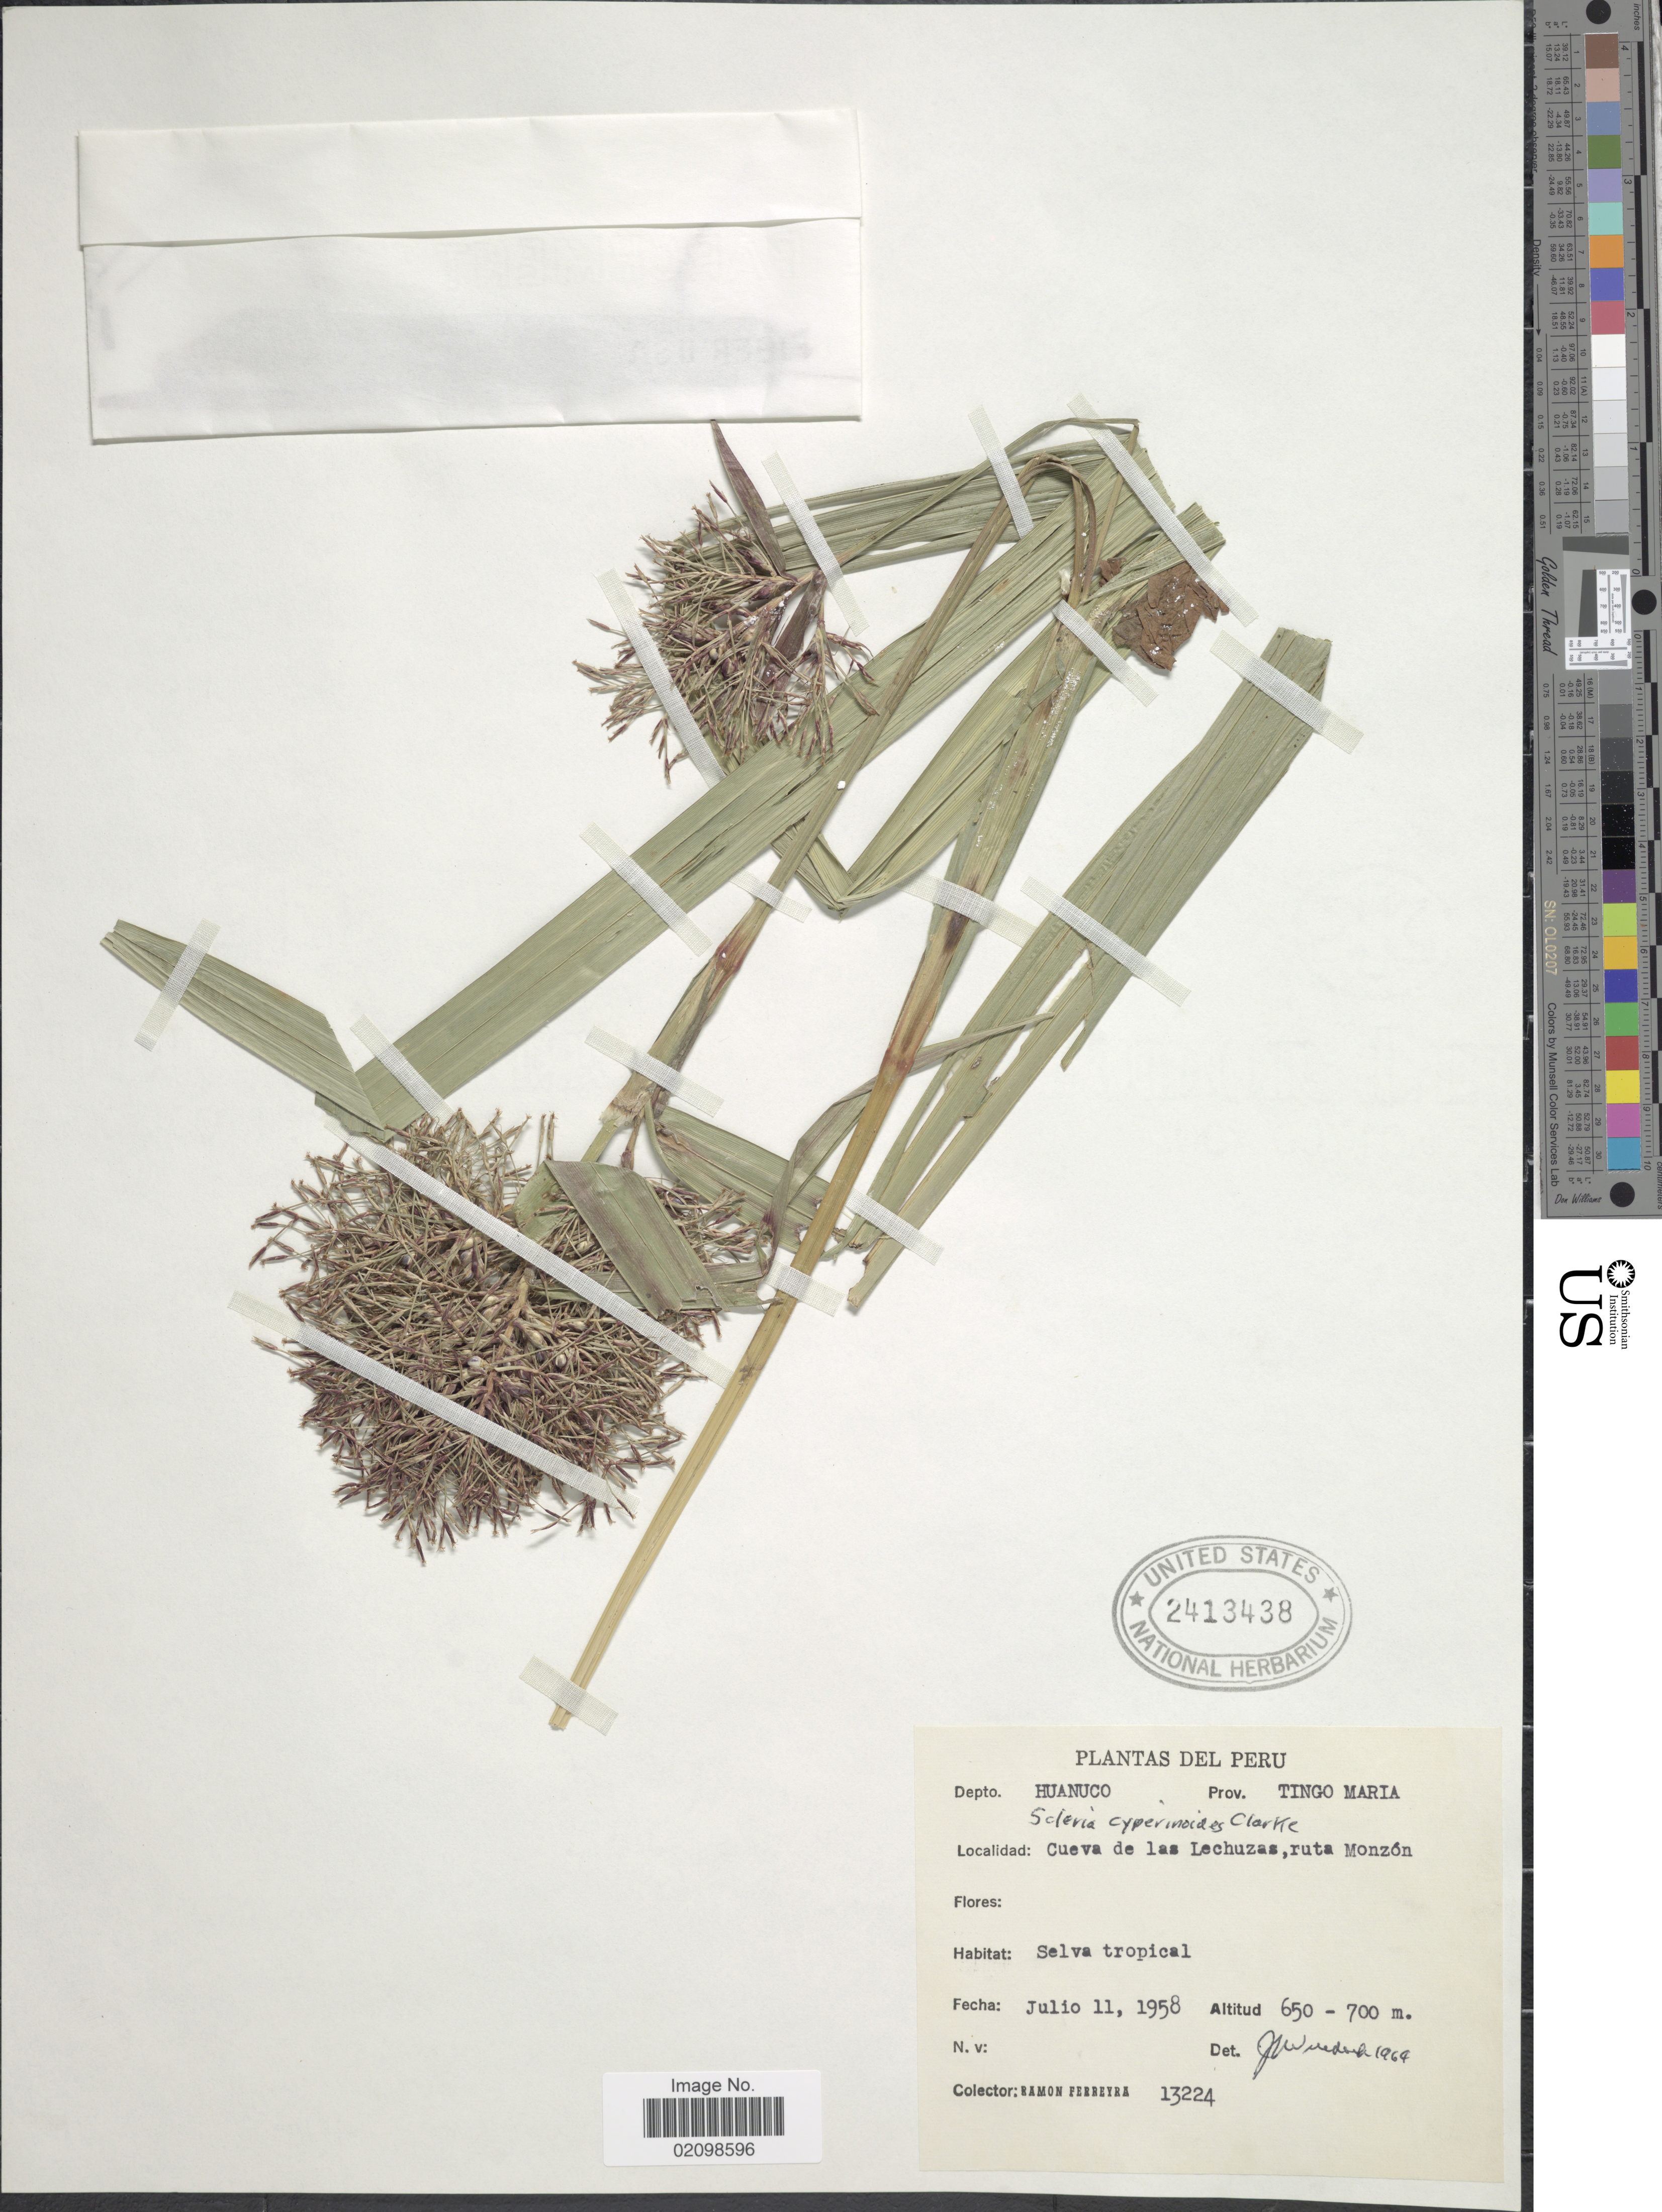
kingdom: Plantae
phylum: Tracheophyta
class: Liliopsida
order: Poales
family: Cyperaceae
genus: Scleria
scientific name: Scleria macrogyne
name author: C.B. Clarke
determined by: Strong, Mark T., (BOT), Smithsonian Institution - National Museum of Natural History (UNITED STATES)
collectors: R. A. Ferreyra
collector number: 13224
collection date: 1958-07-11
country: Peru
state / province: Huánuco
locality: Dept. Huanuco, Prov. Tingo Maria. Cueva de la Lechuzas, ruta Monzon.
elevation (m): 650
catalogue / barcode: US 2413438